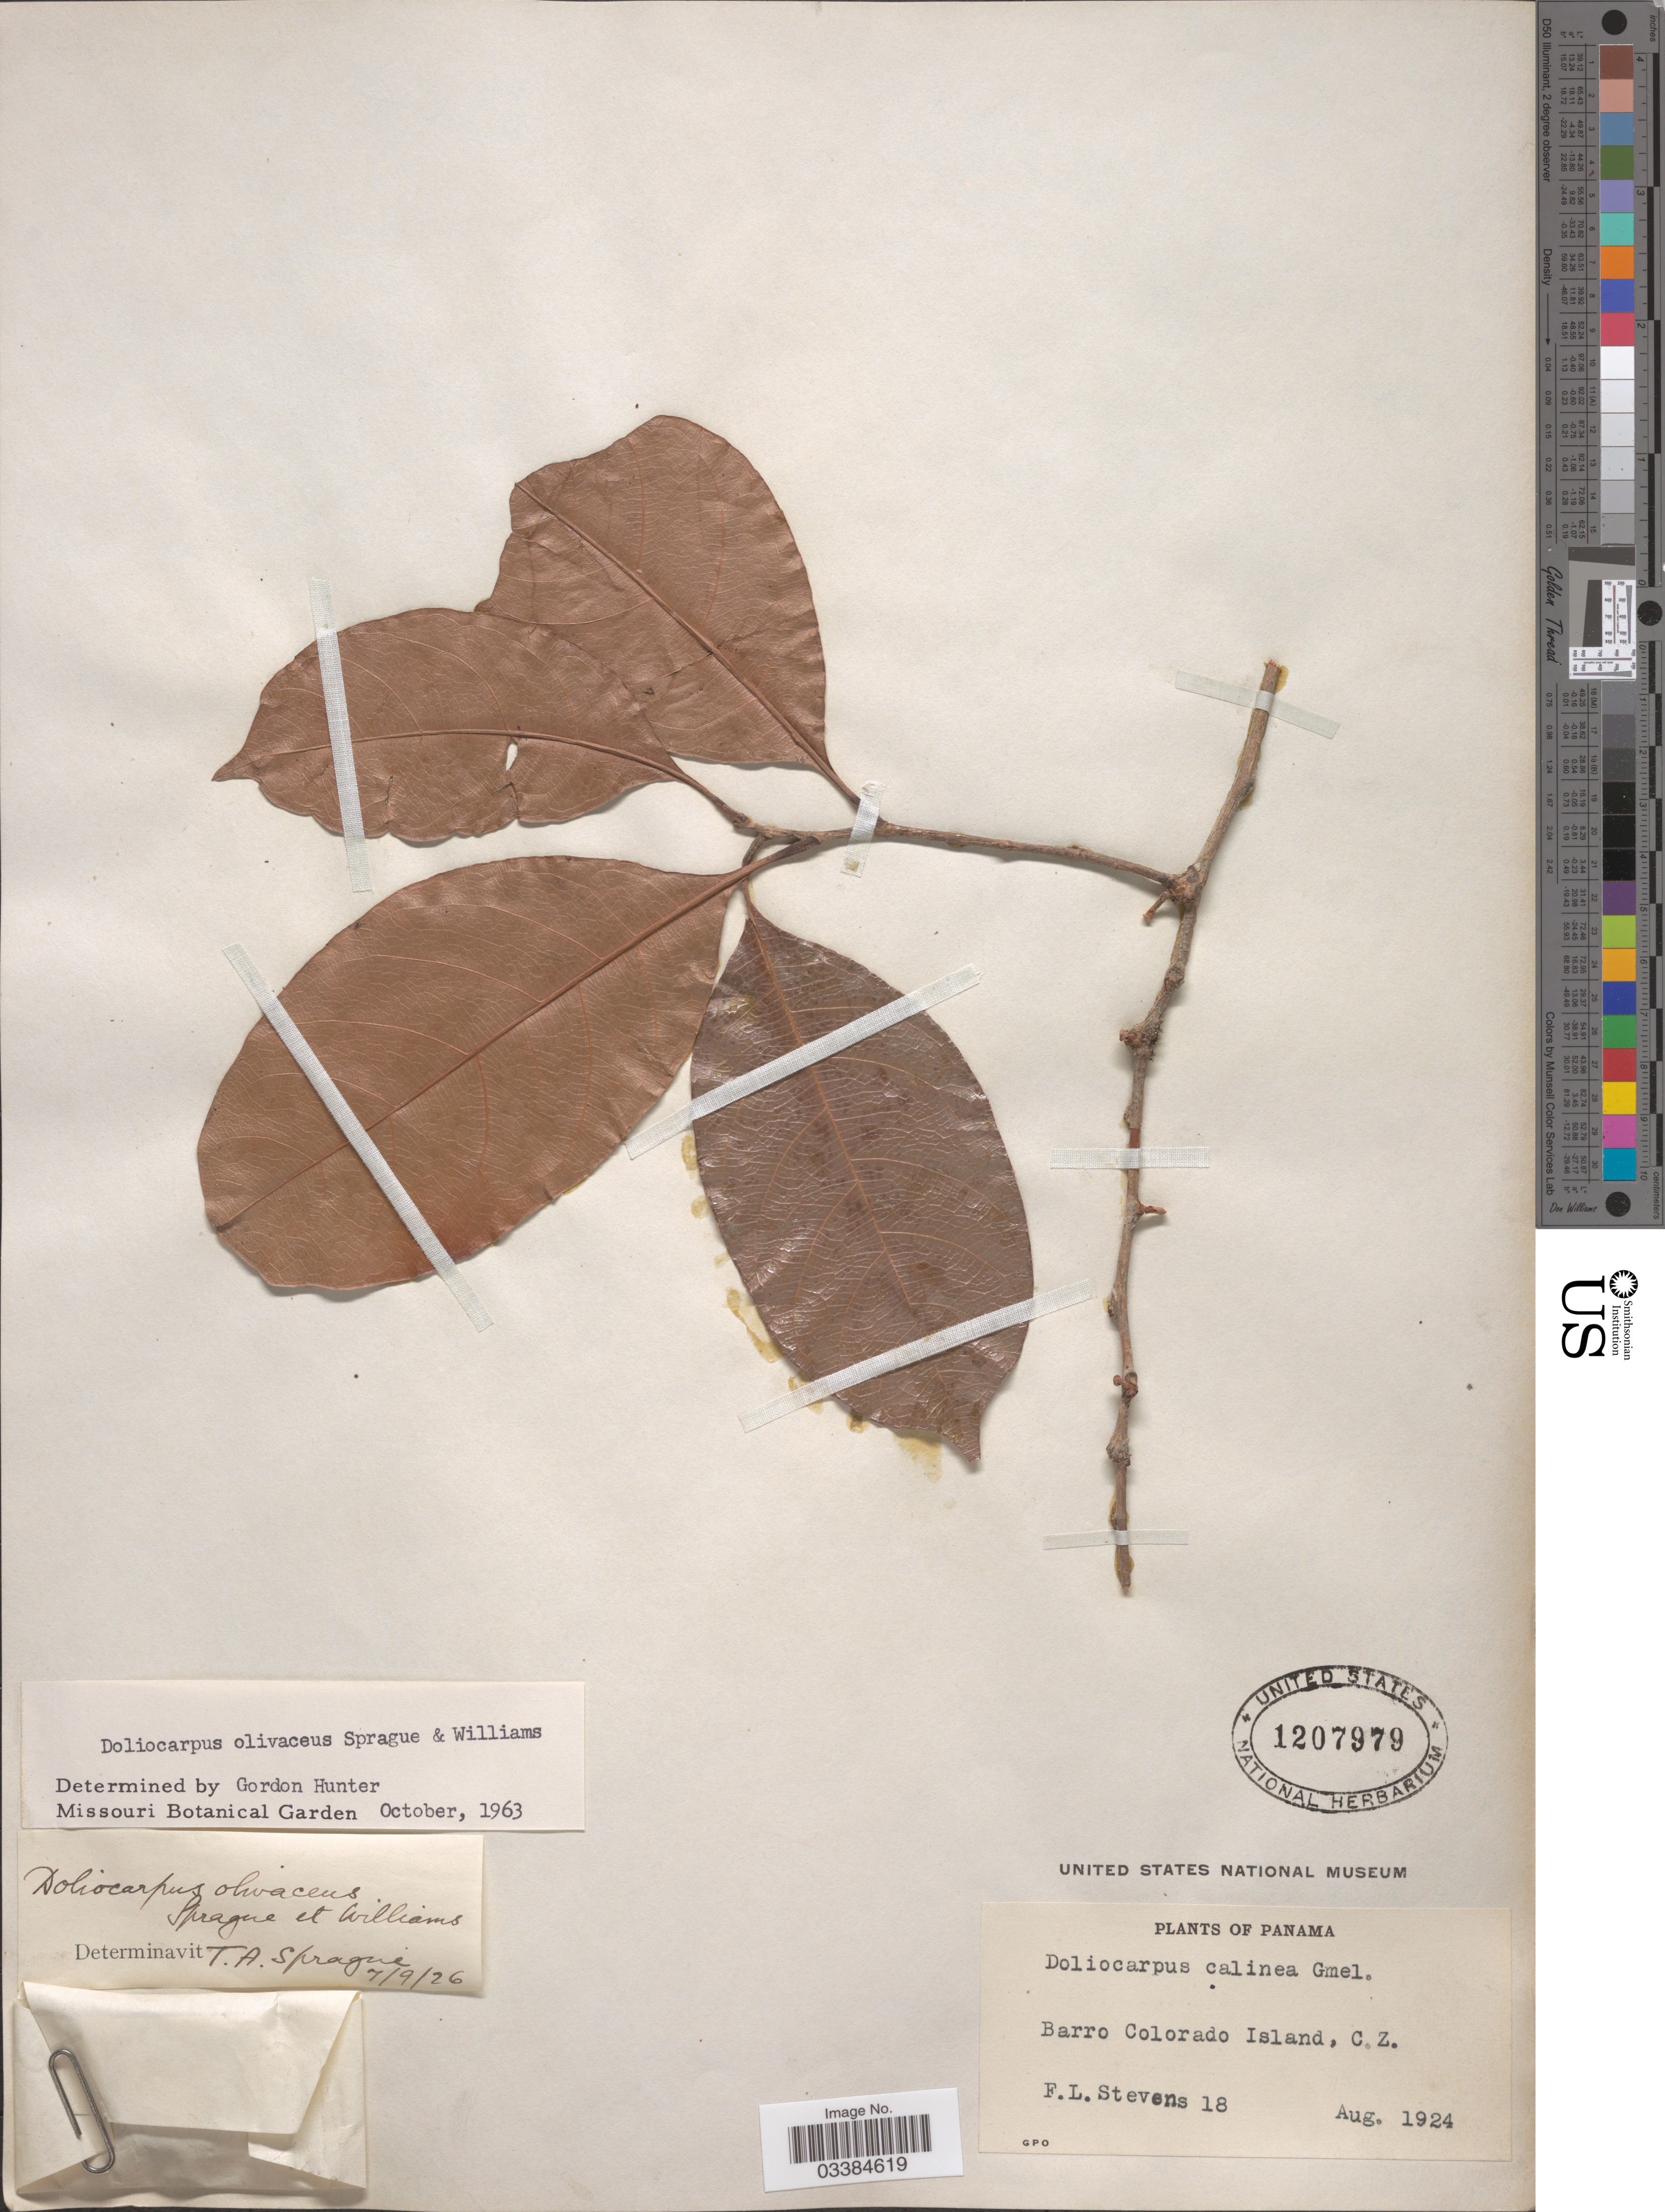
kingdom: Plantae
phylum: Tracheophyta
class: Magnoliopsida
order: Dilleniales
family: Dilleniaceae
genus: Doliocarpus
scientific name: Doliocarpus olivaceus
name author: Sprague & R.O. Williams ex Standl.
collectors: F. L. Stevens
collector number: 18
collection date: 1924-08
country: Panama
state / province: Panamá Oeste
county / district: Canal Zone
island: Barro Colorado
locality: Barro Colorado Island, C. Z.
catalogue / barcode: US 1207979